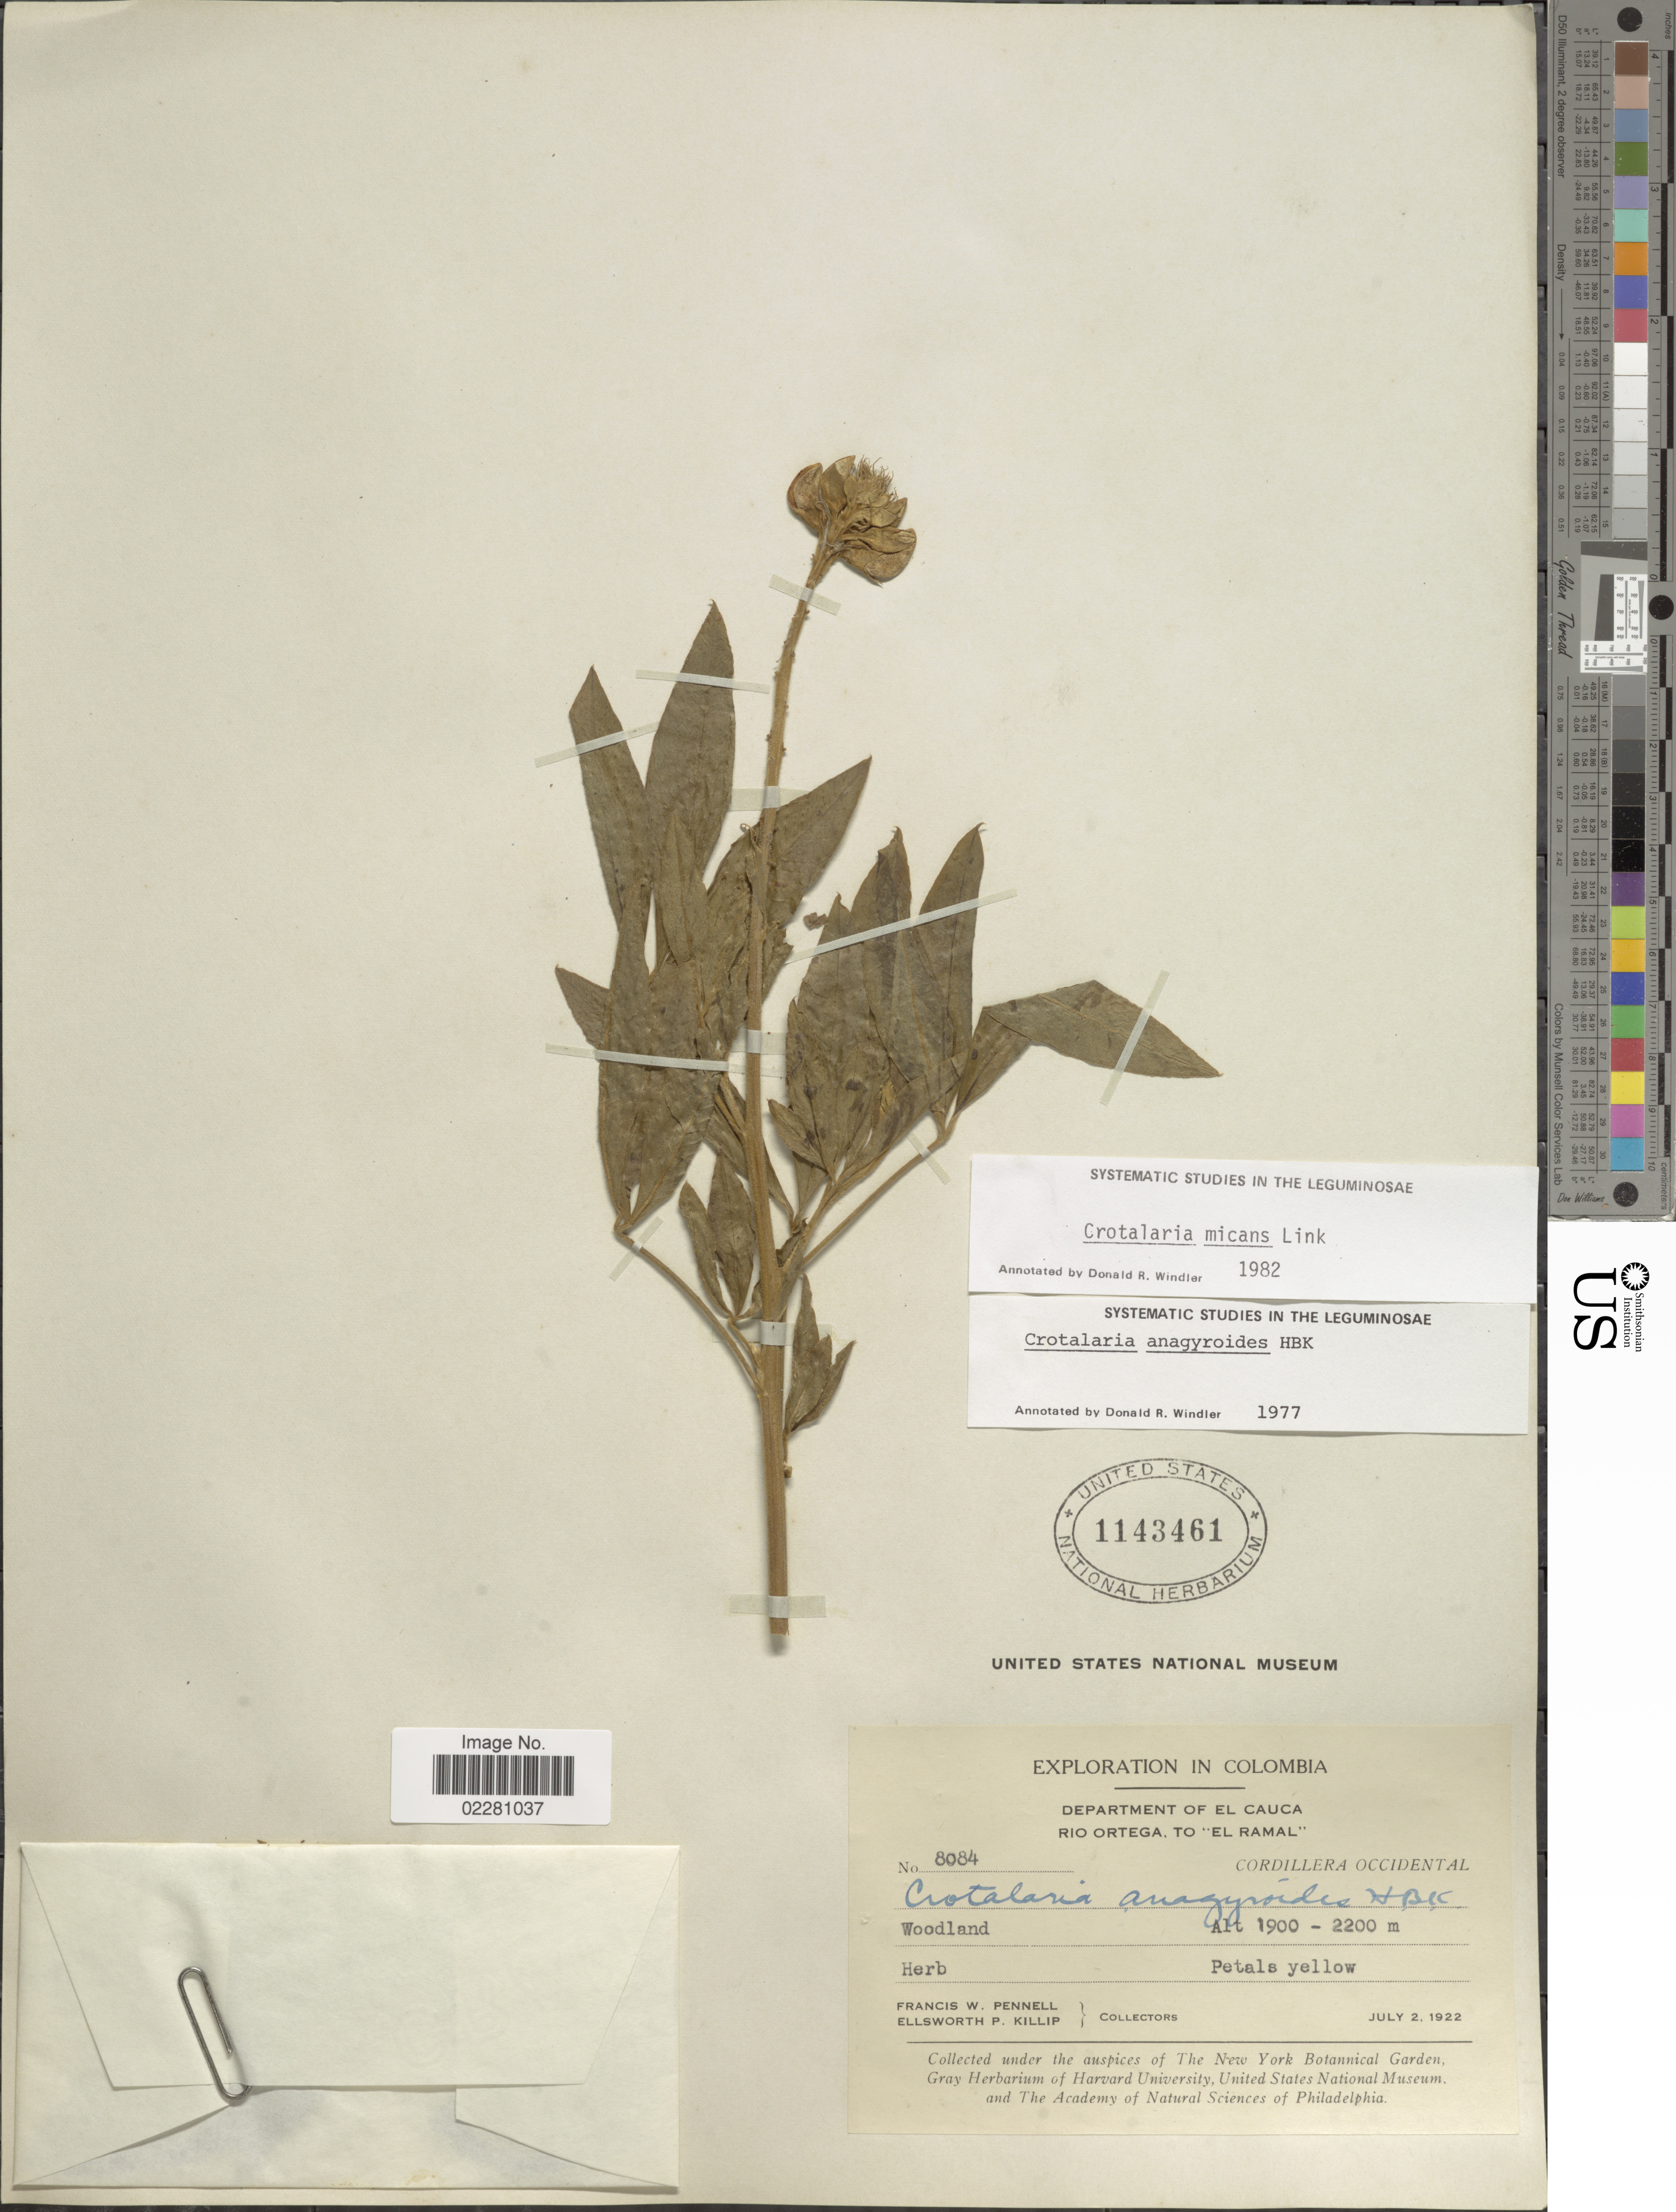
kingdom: Plantae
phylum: Tracheophyta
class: Magnoliopsida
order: Fabales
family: Fabaceae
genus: Crotalaria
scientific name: Crotalaria micans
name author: Link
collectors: F. W. Pennell & E. P. Killip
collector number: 8084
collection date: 1922-07-02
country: Colombia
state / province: Cauca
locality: Rio Ortega to El Ramal, Cordillera Occidental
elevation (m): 1900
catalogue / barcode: US 1143461